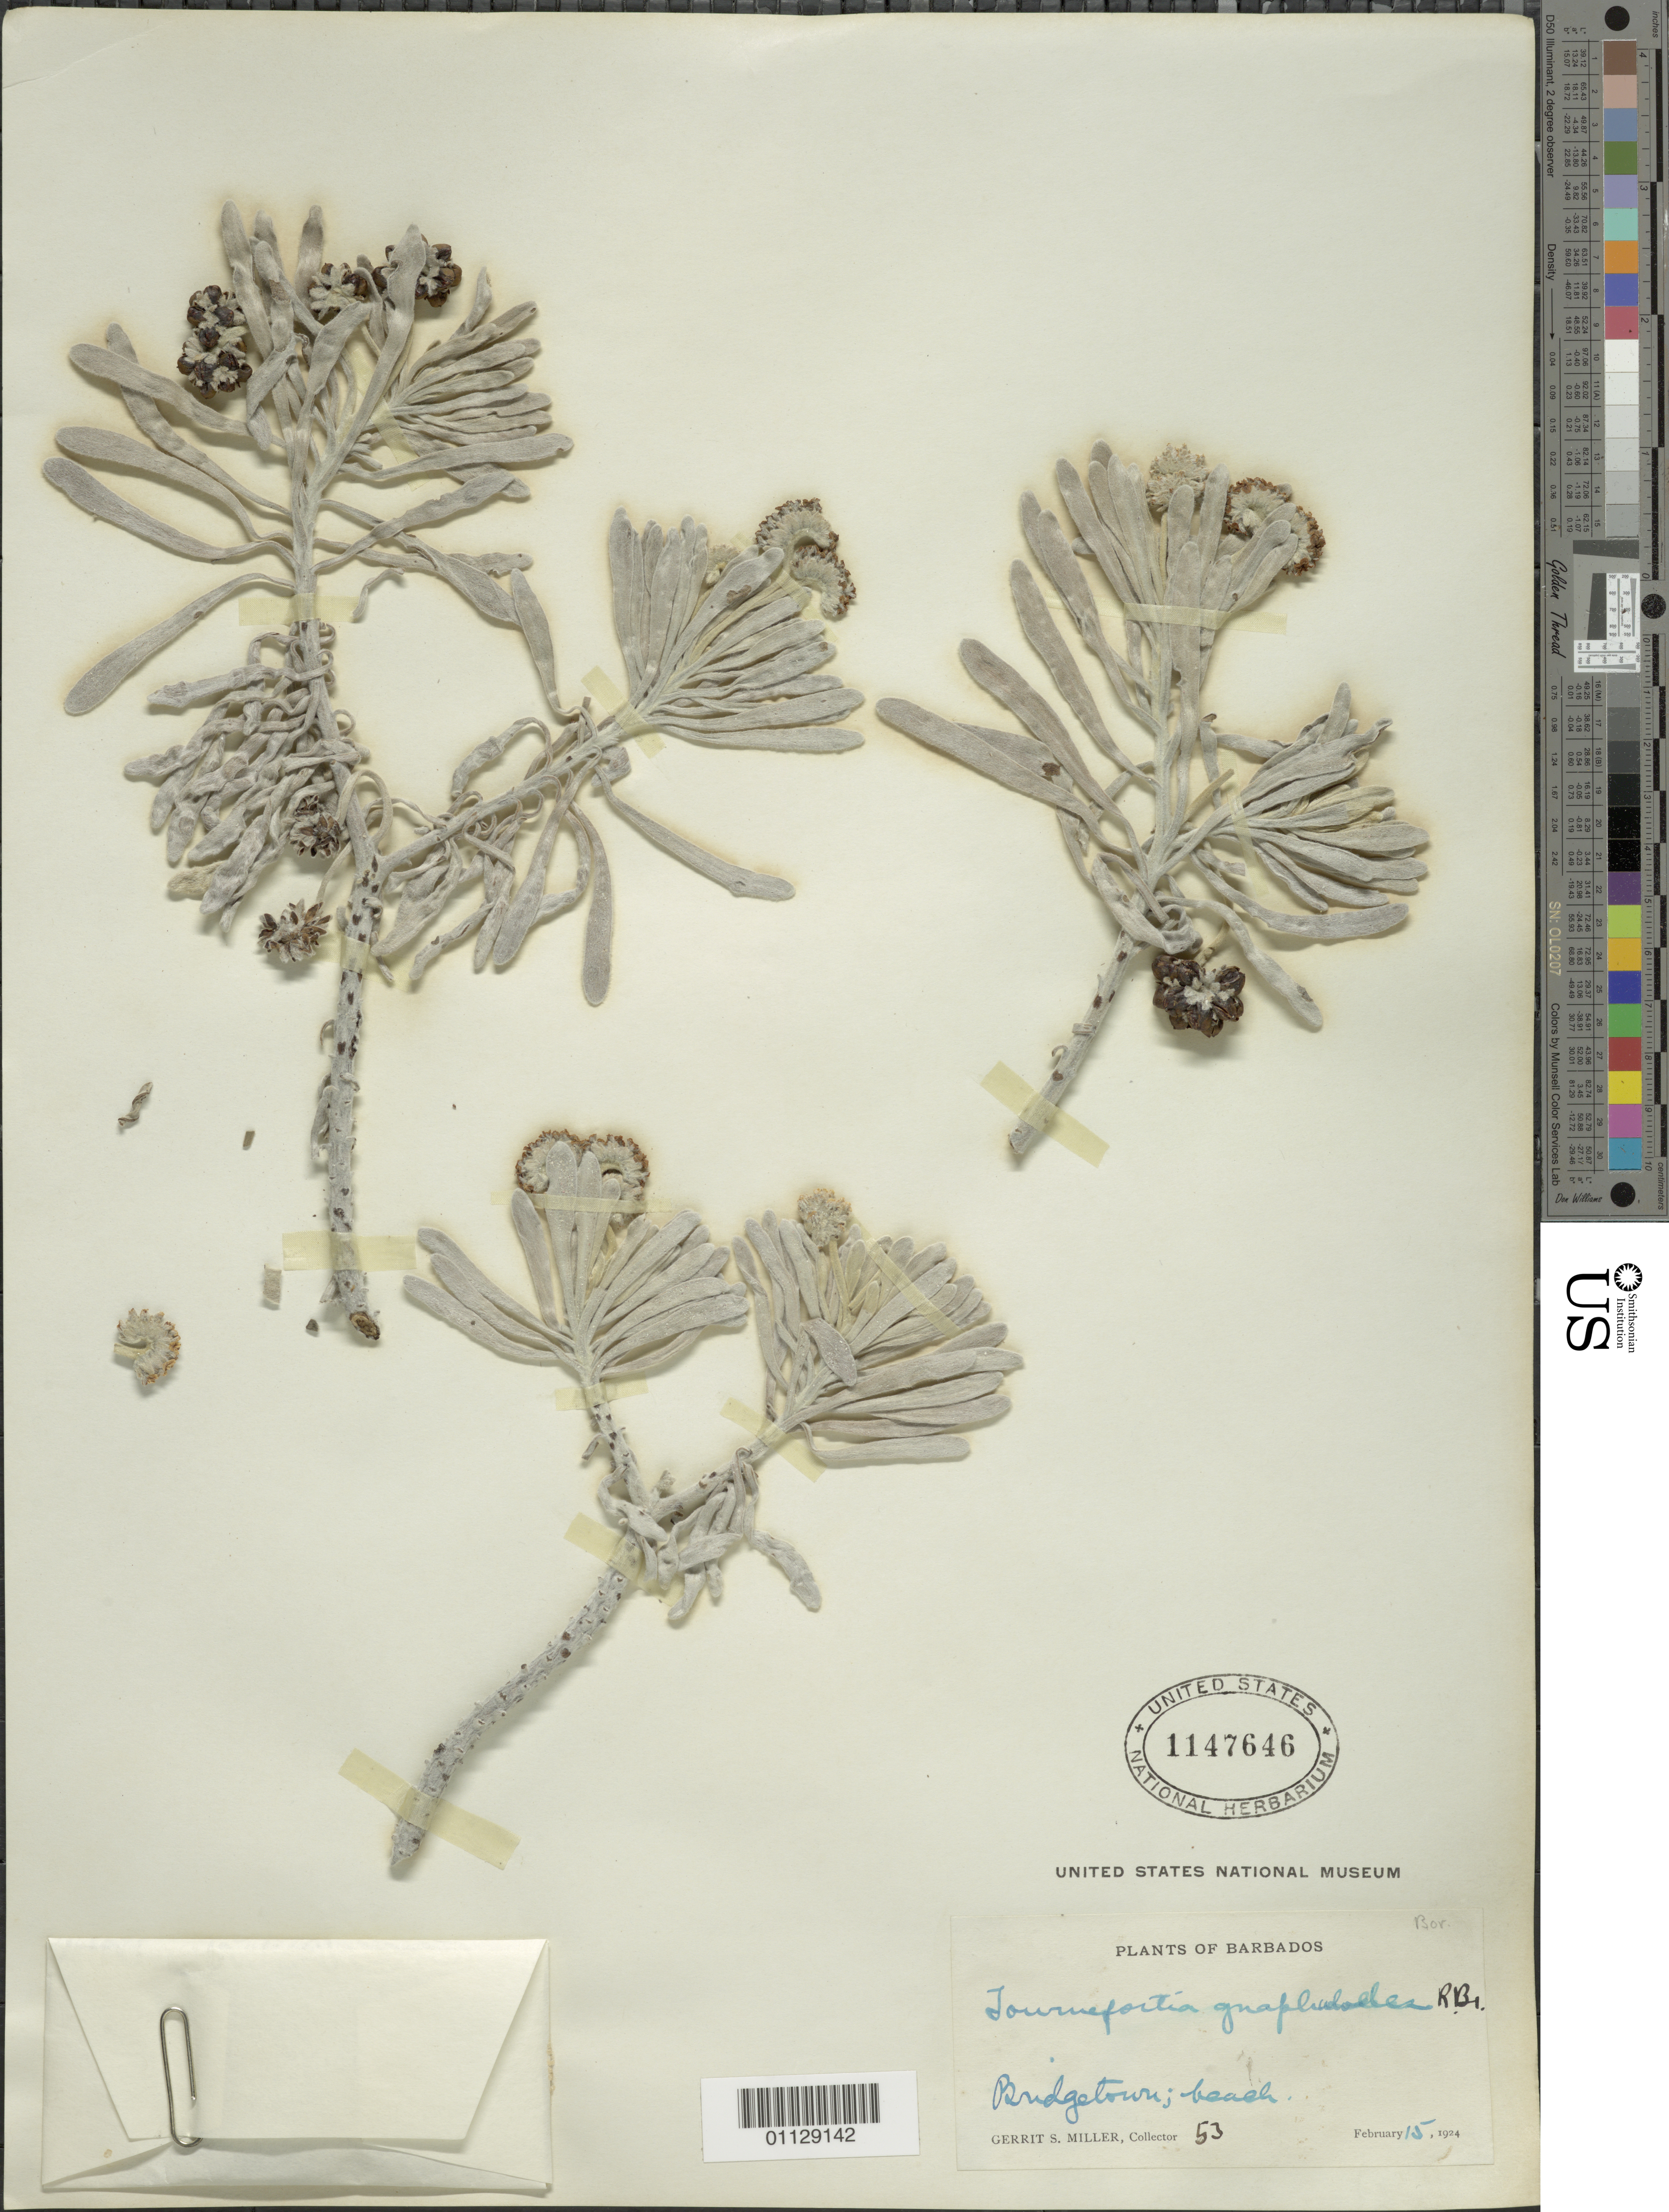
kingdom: Plantae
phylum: Tracheophyta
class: Magnoliopsida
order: Boraginales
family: Heliotropiaceae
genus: Tournefortia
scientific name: Tournefortia gnaphalodes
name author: (L.) R. Br.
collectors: G. S. Miller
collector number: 53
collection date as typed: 15 Feb 1924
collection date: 1924-02-15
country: Barbados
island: Barbados I.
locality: Bridgetown beach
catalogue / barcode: US 1147646